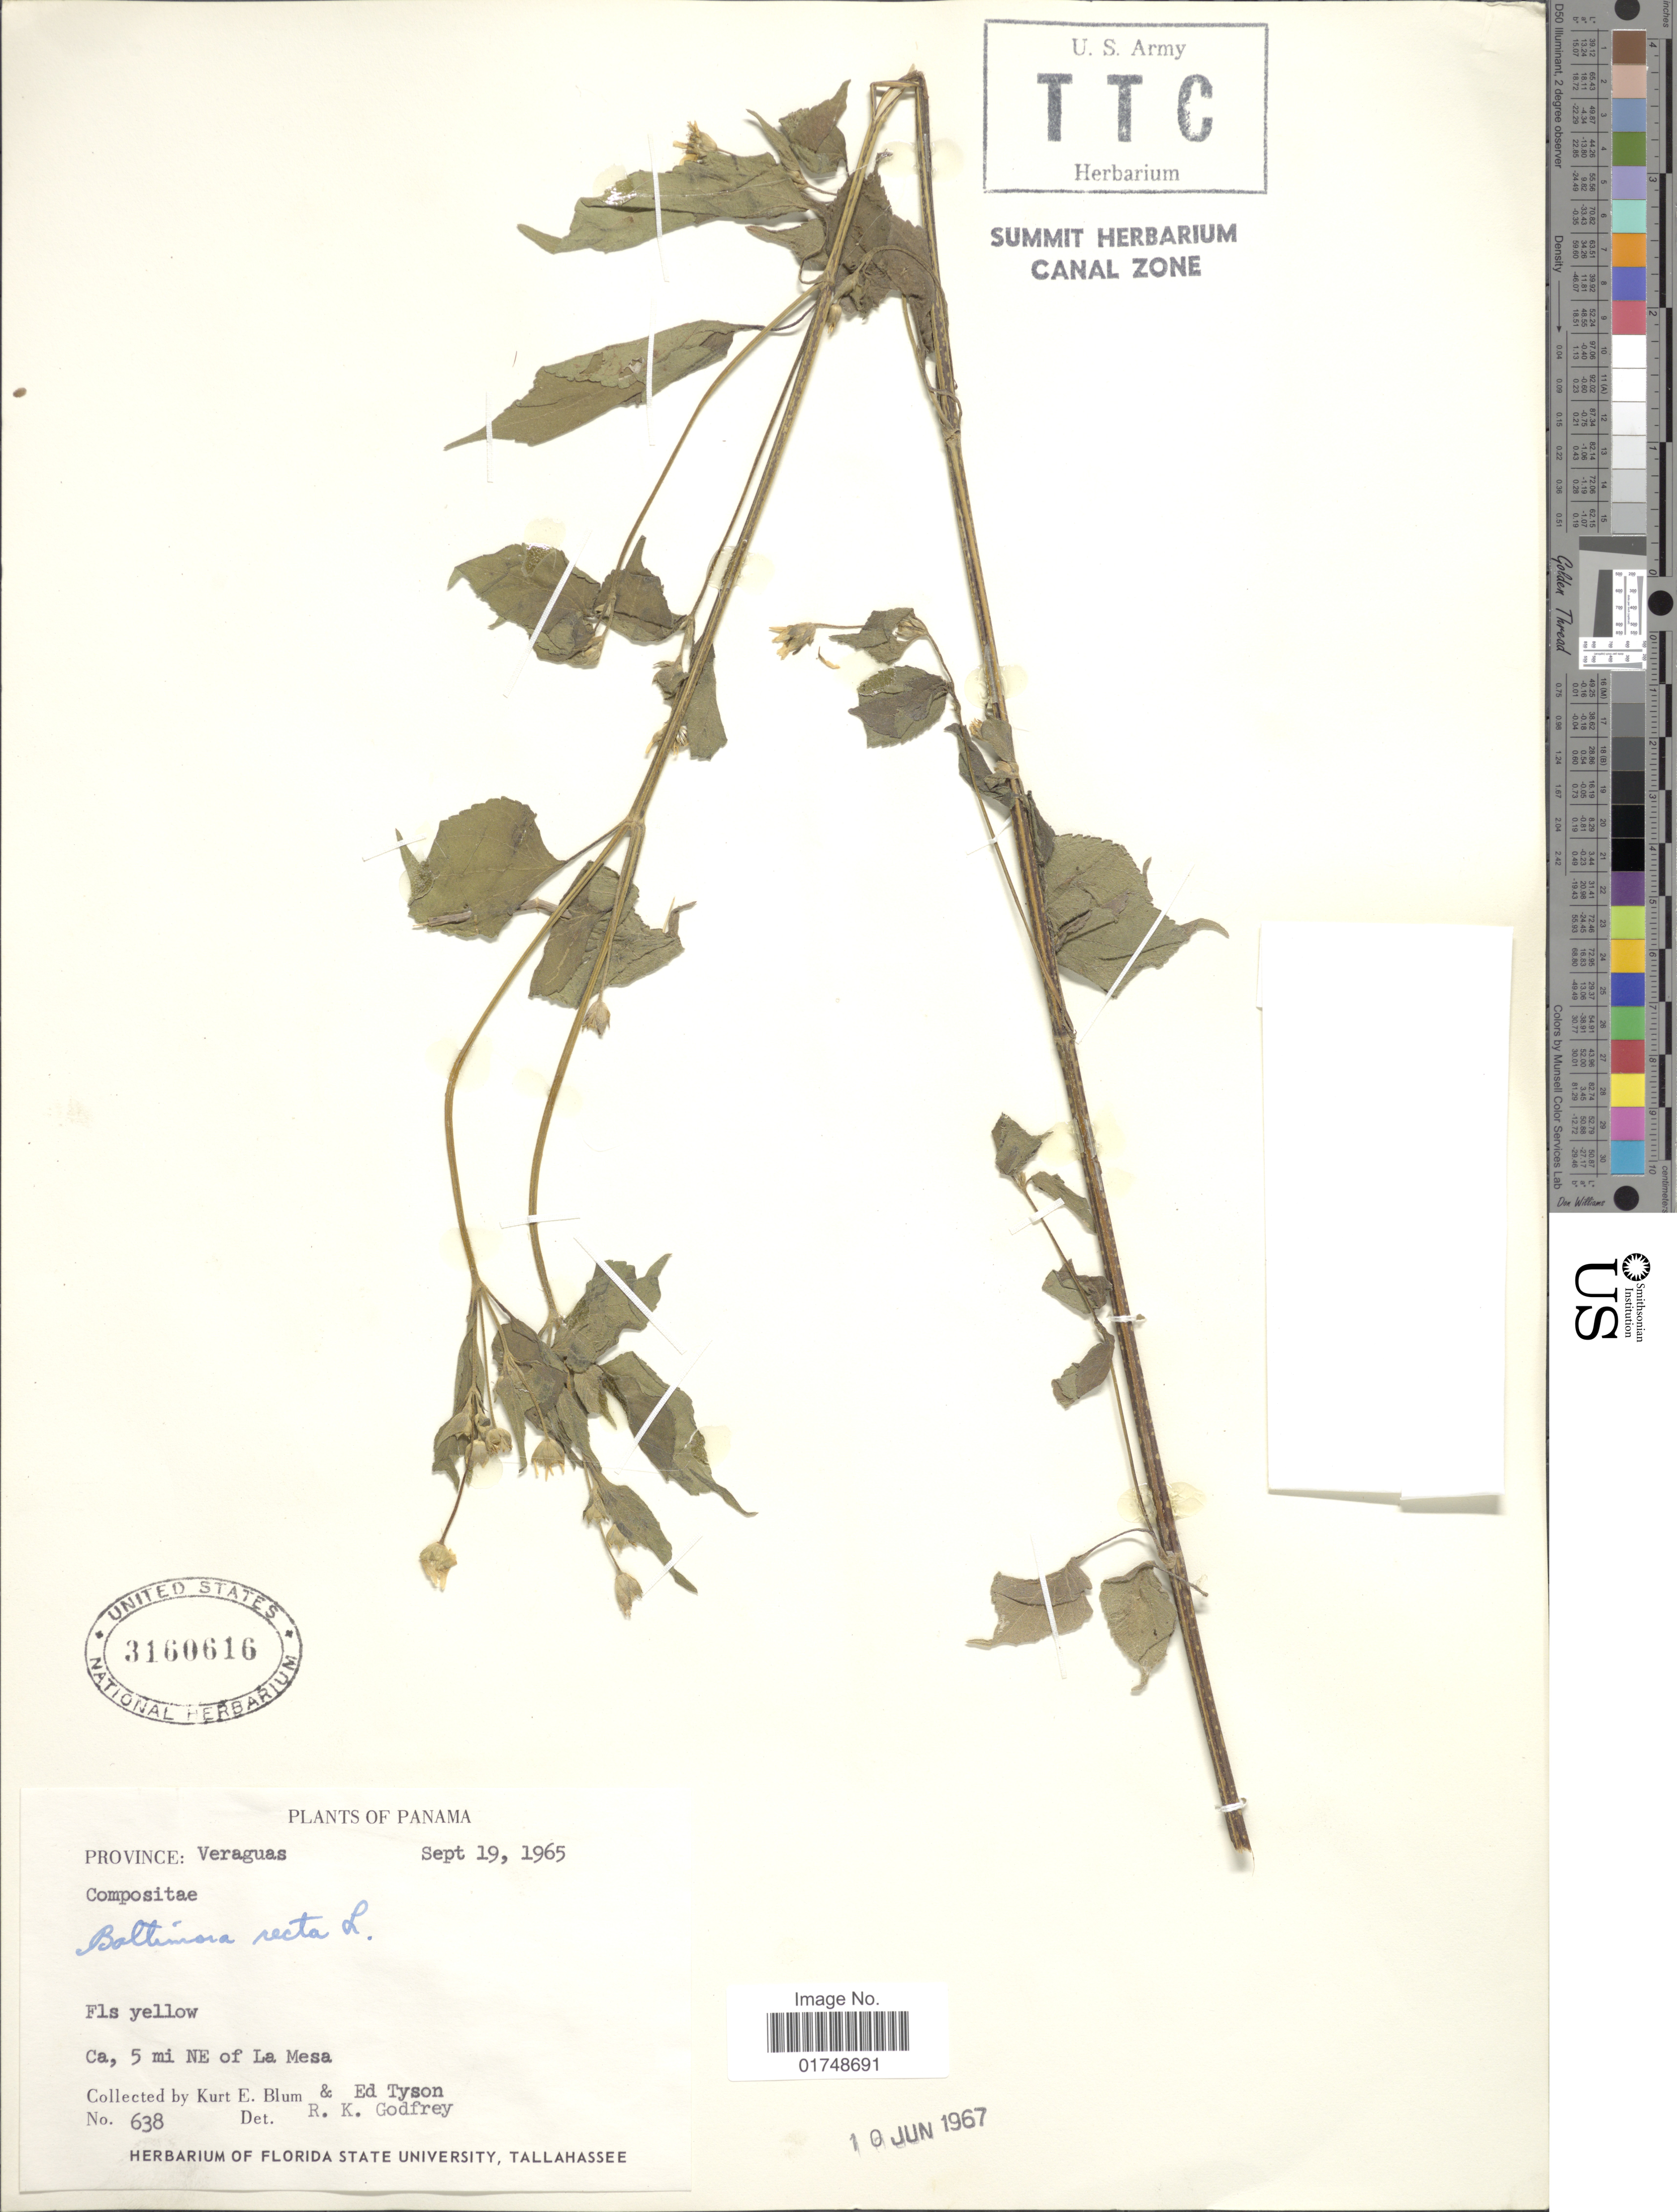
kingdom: Plantae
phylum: Tracheophyta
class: Magnoliopsida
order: Asterales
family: Asteraceae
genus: Baltimora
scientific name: Baltimora recta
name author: L.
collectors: K. E. Blum & E. Tyson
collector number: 638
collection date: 1965-09-19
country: Panama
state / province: Veraguas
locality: Province: Veraguas. Ca, 5 mi NE of La Mesa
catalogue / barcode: US 3160616